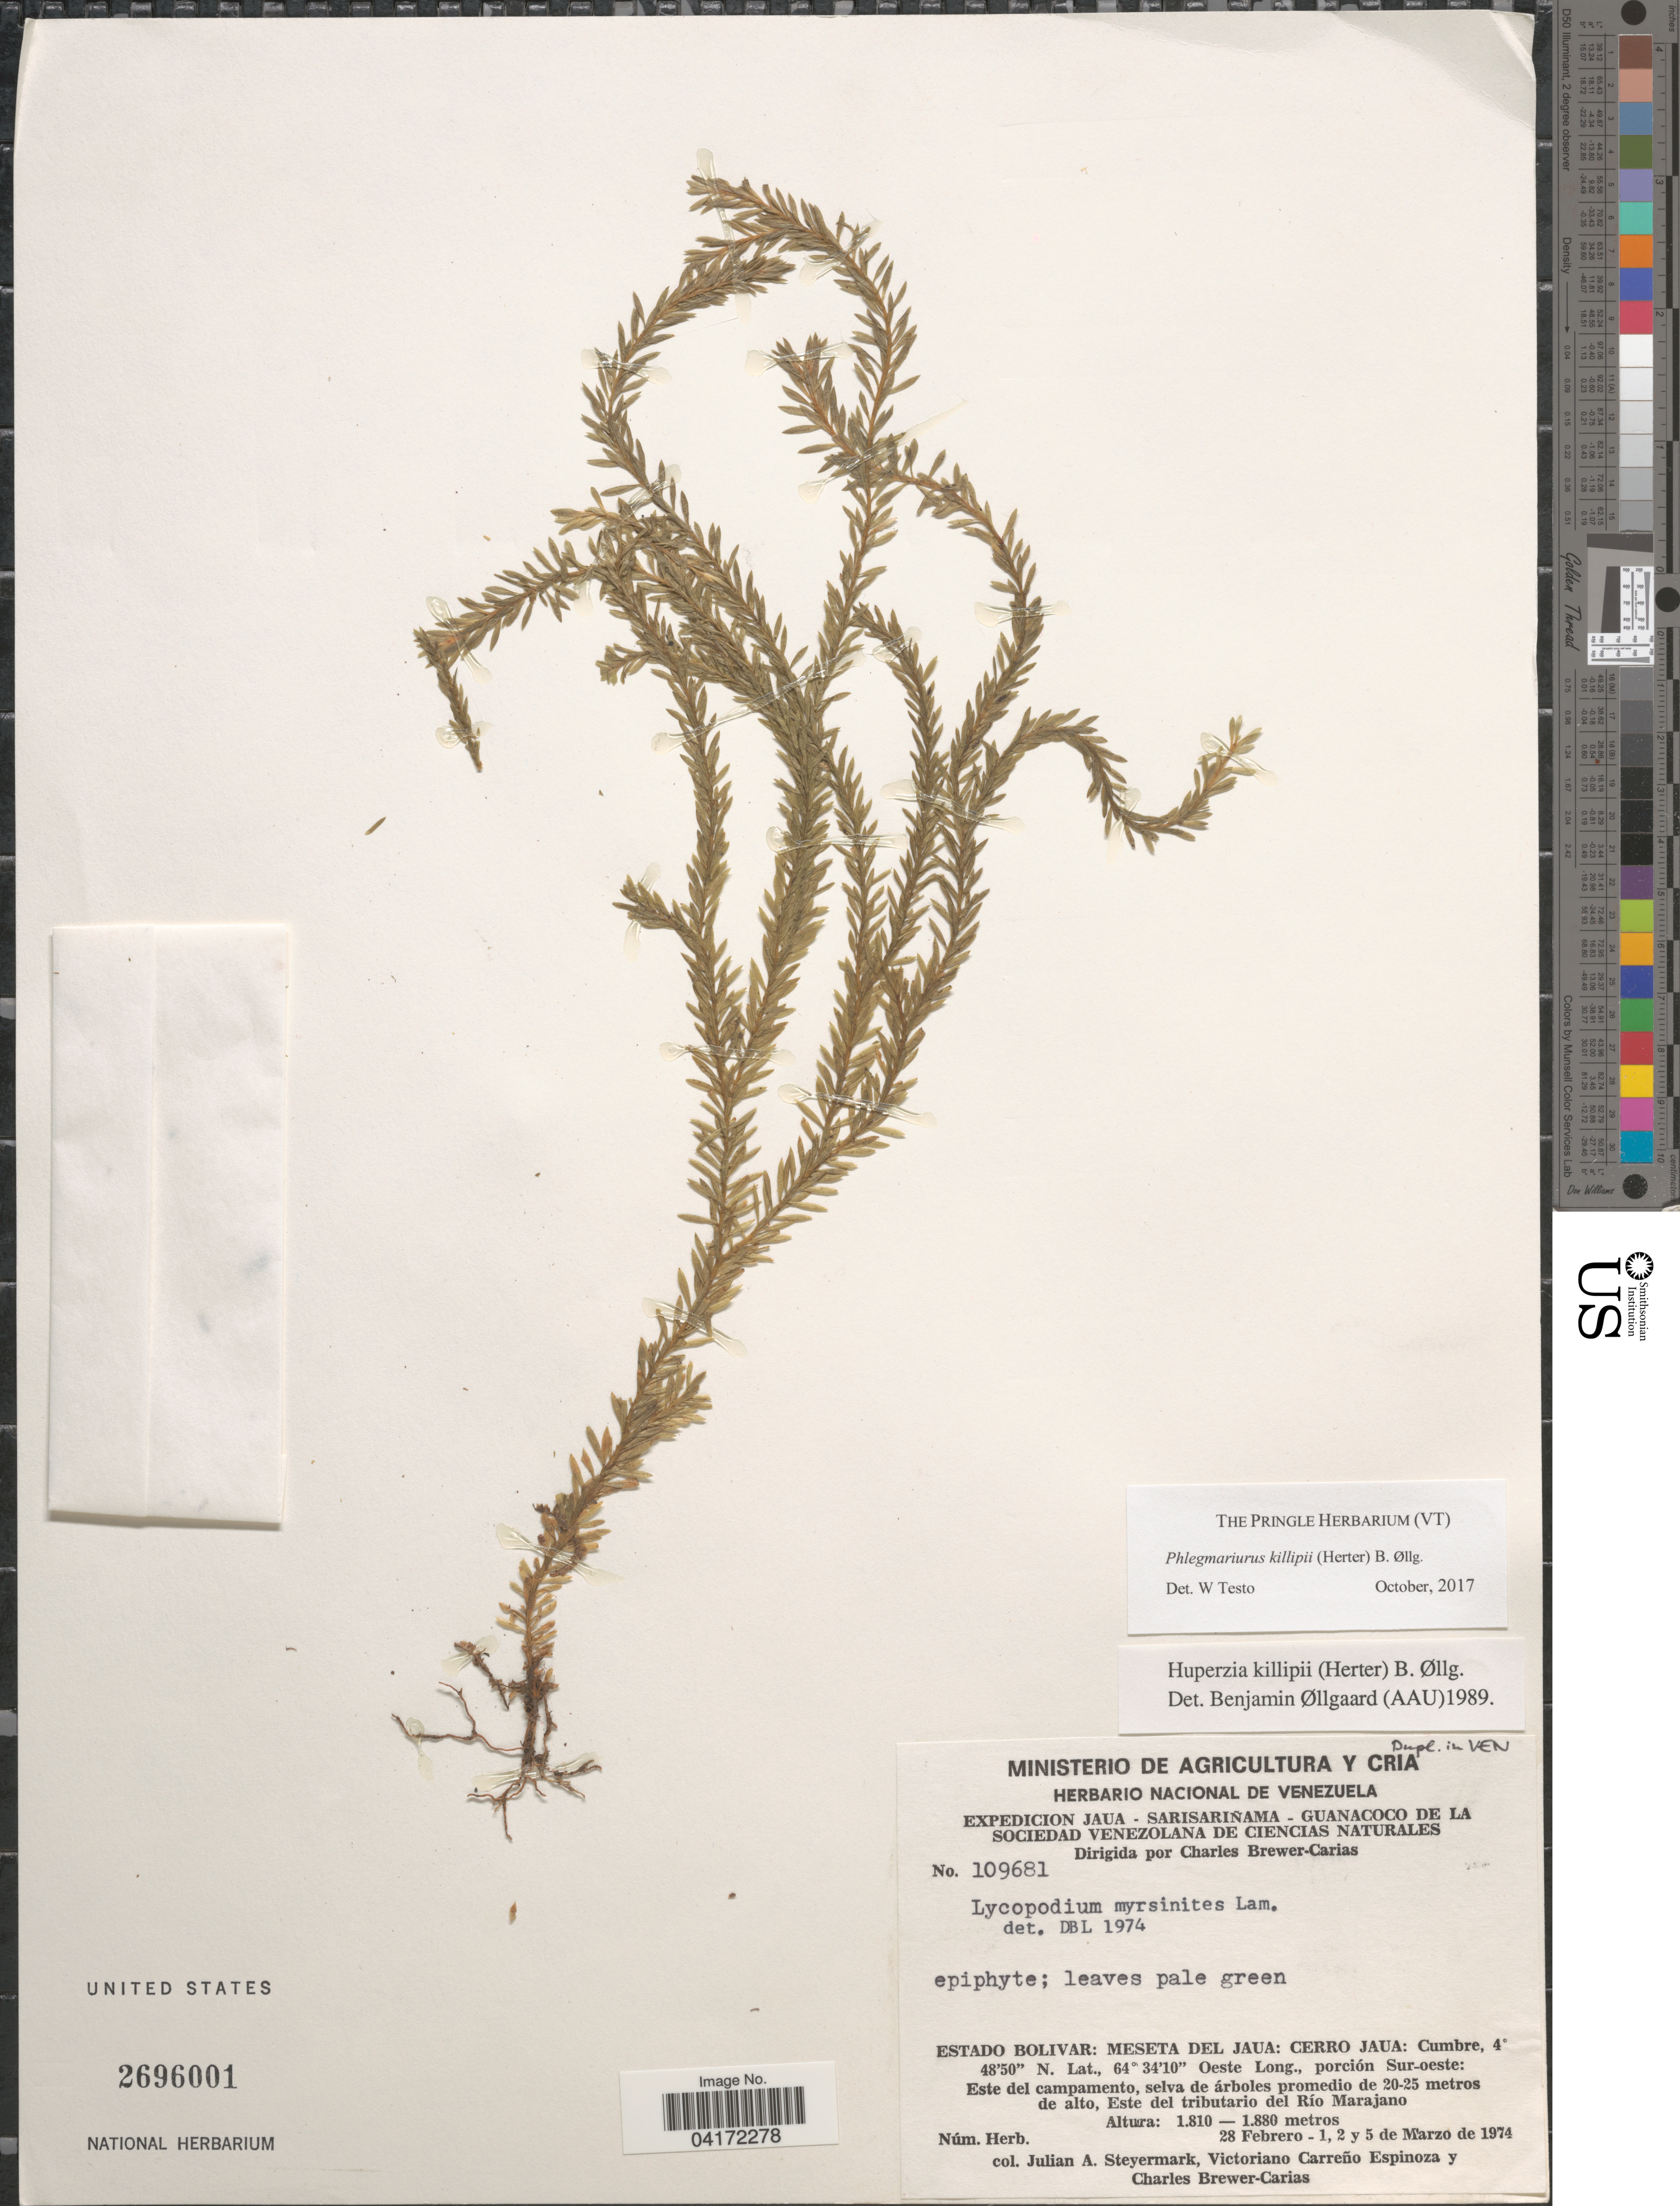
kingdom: Plantae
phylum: Tracheophyta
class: Lycopodiopsida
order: Lycopodiales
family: Lycopodiaceae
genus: Phlegmariurus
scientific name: Phlegmariurus killipii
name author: (Herter) B. Øllg.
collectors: J. Steyermark, V. Carreño E. & C. Brewer-Carias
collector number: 109681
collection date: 1974-02-28/1974-03-05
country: Venezuela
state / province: Bolivar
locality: Expedicion Jaua - Sarisariñama - Guanacoco de la Sociedad Venezolana de Ciencias Naturales. Meseta del Jaua: Cerro Jaua: Cumbre, porción Sur-oeste: Este del campamento, selva de árboles promedio de 20-25 metros de alto, Este del tributario del Río Marajano.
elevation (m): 1810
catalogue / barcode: US 2696001